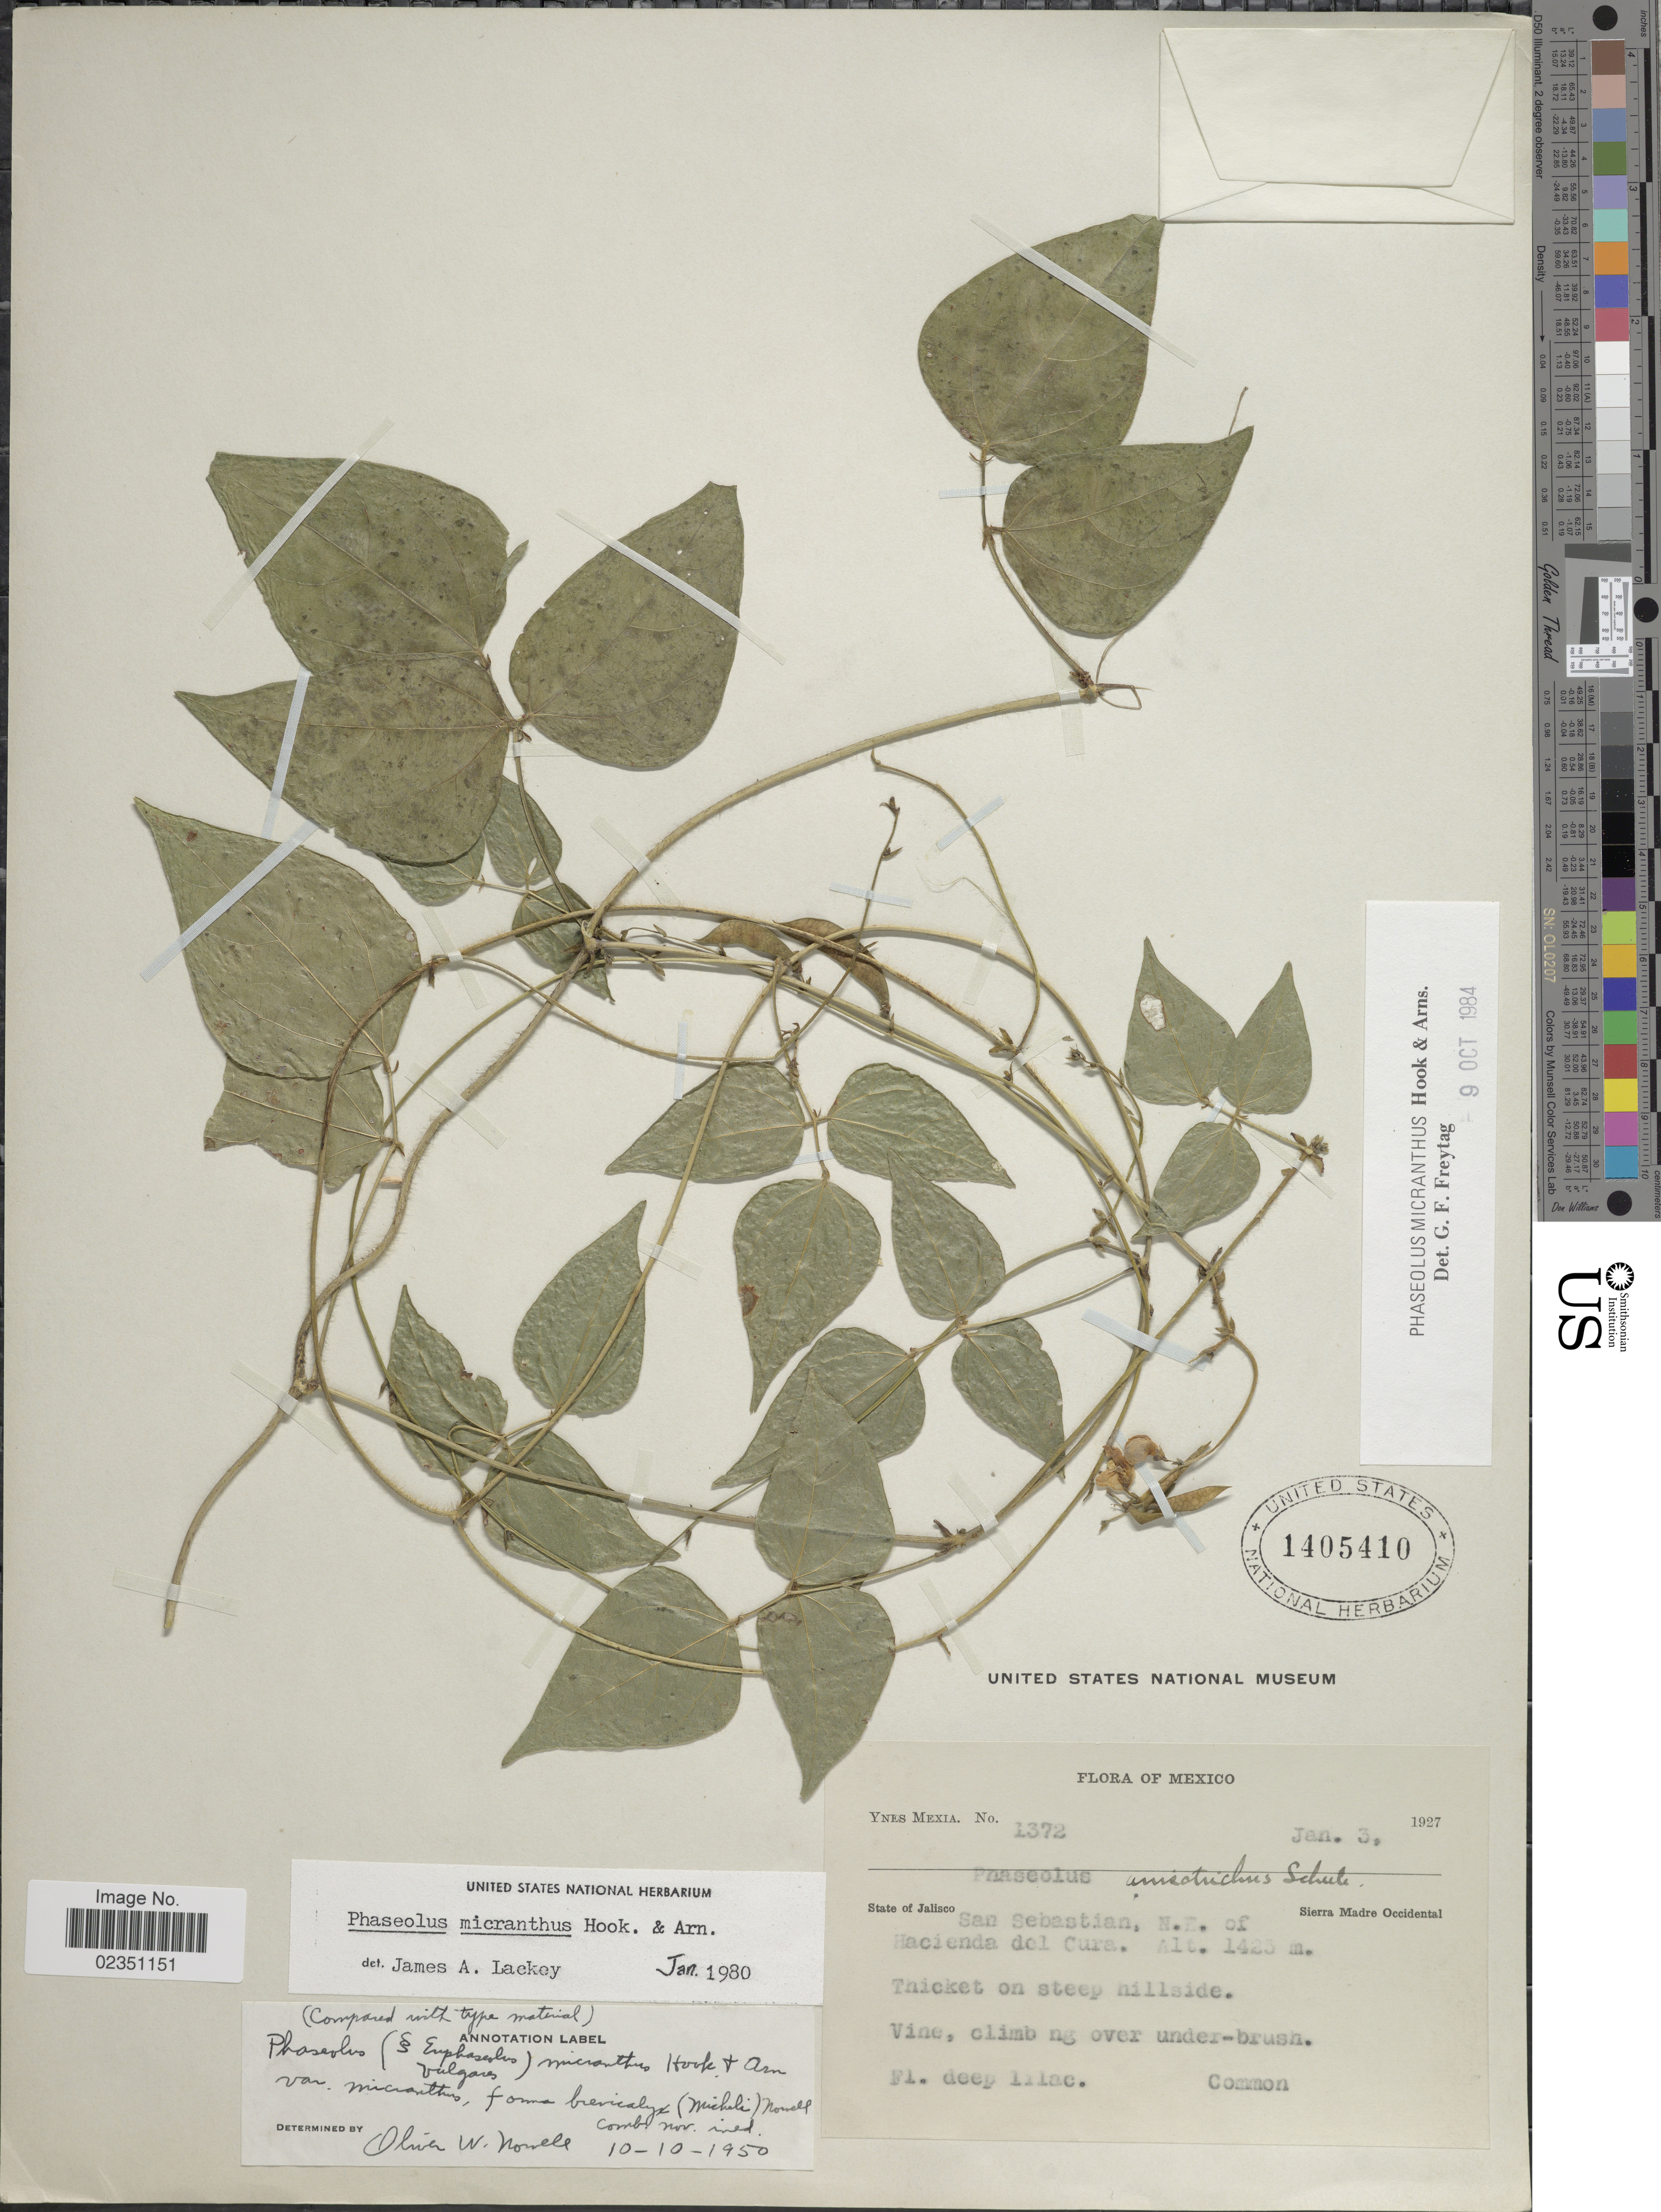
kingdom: Plantae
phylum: Tracheophyta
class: Magnoliopsida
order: Fabales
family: Fabaceae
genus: Phaseolus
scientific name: Phaseolus micranthus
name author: Hook. & Arn.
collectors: Y. Mexia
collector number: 1372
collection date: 1927-01-03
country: Mexico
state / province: Jalisco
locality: San Sebastian, N. E. of Hacienda del Cura. Sierra Madre Occidental.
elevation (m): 1423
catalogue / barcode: US 1405410